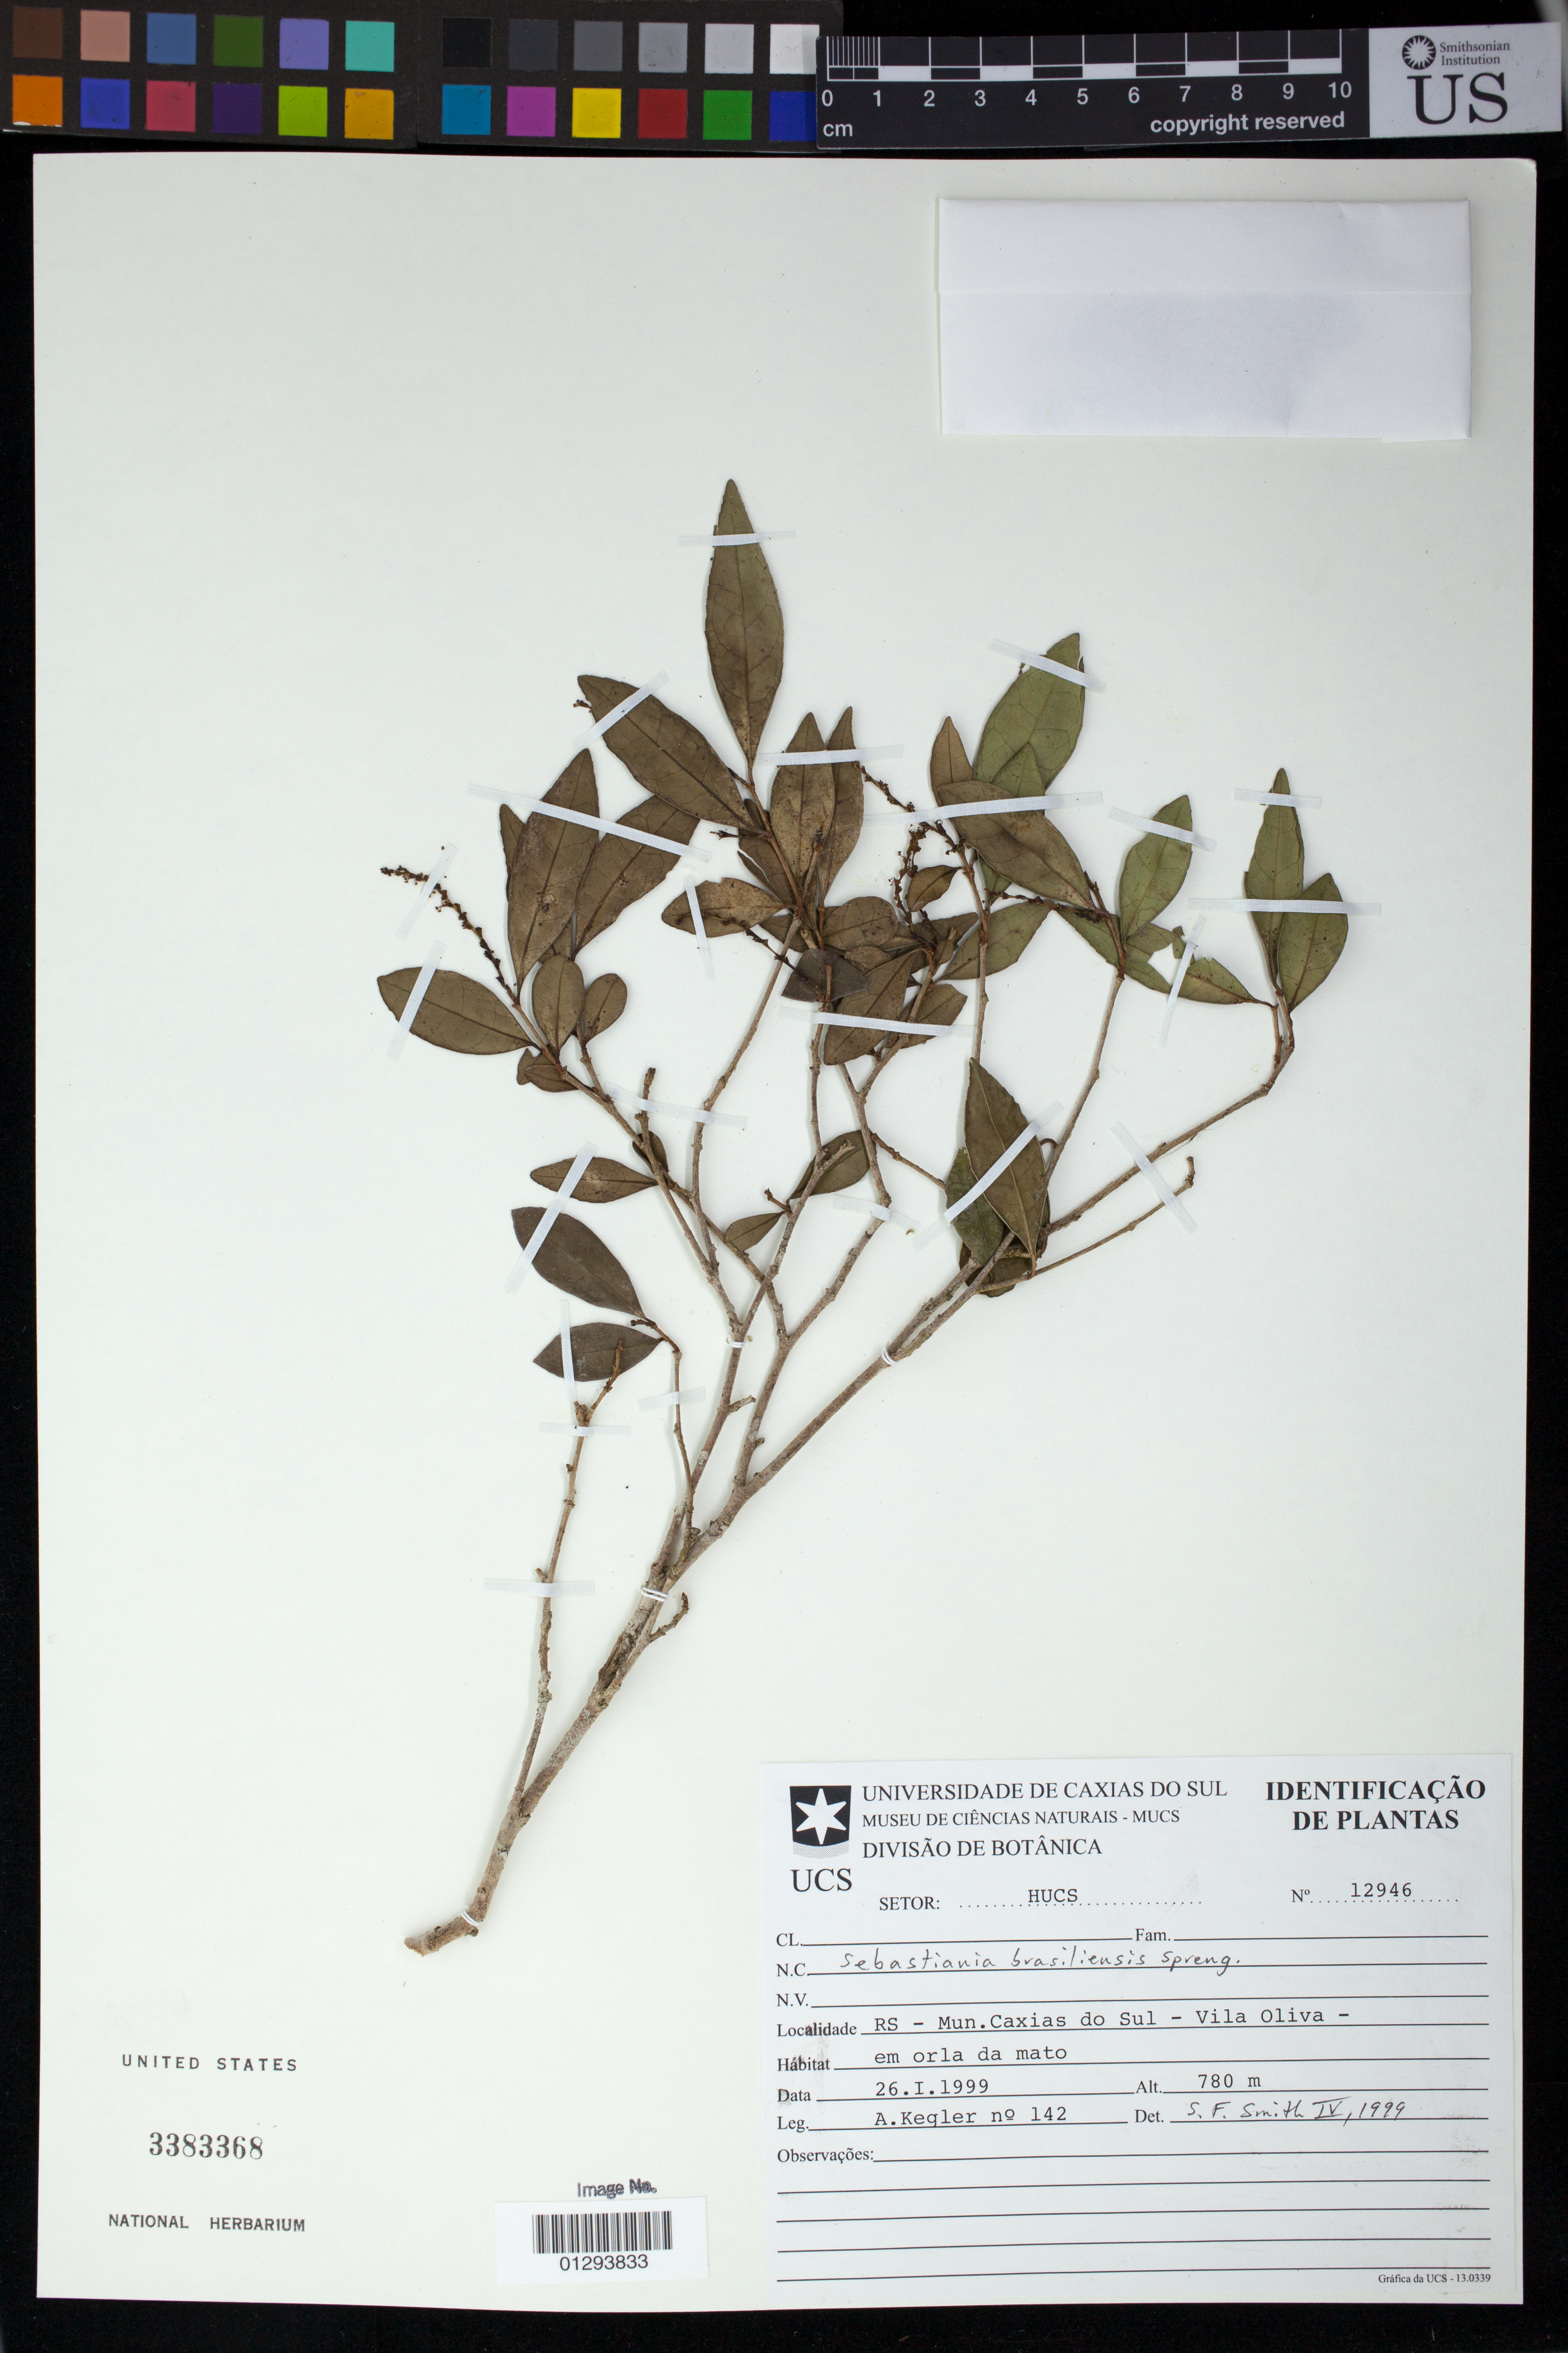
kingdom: Plantae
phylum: Tracheophyta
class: Magnoliopsida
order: Malpighiales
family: Euphorbiaceae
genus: Sebastiania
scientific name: Sebastiania brasiliensis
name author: Spreng.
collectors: A. Kegler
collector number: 142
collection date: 1999-01-26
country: Brazil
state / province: Rio Grande do Sul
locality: Mun. Caxias do Sul, Vila Oliva.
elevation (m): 780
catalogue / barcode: US 3383368